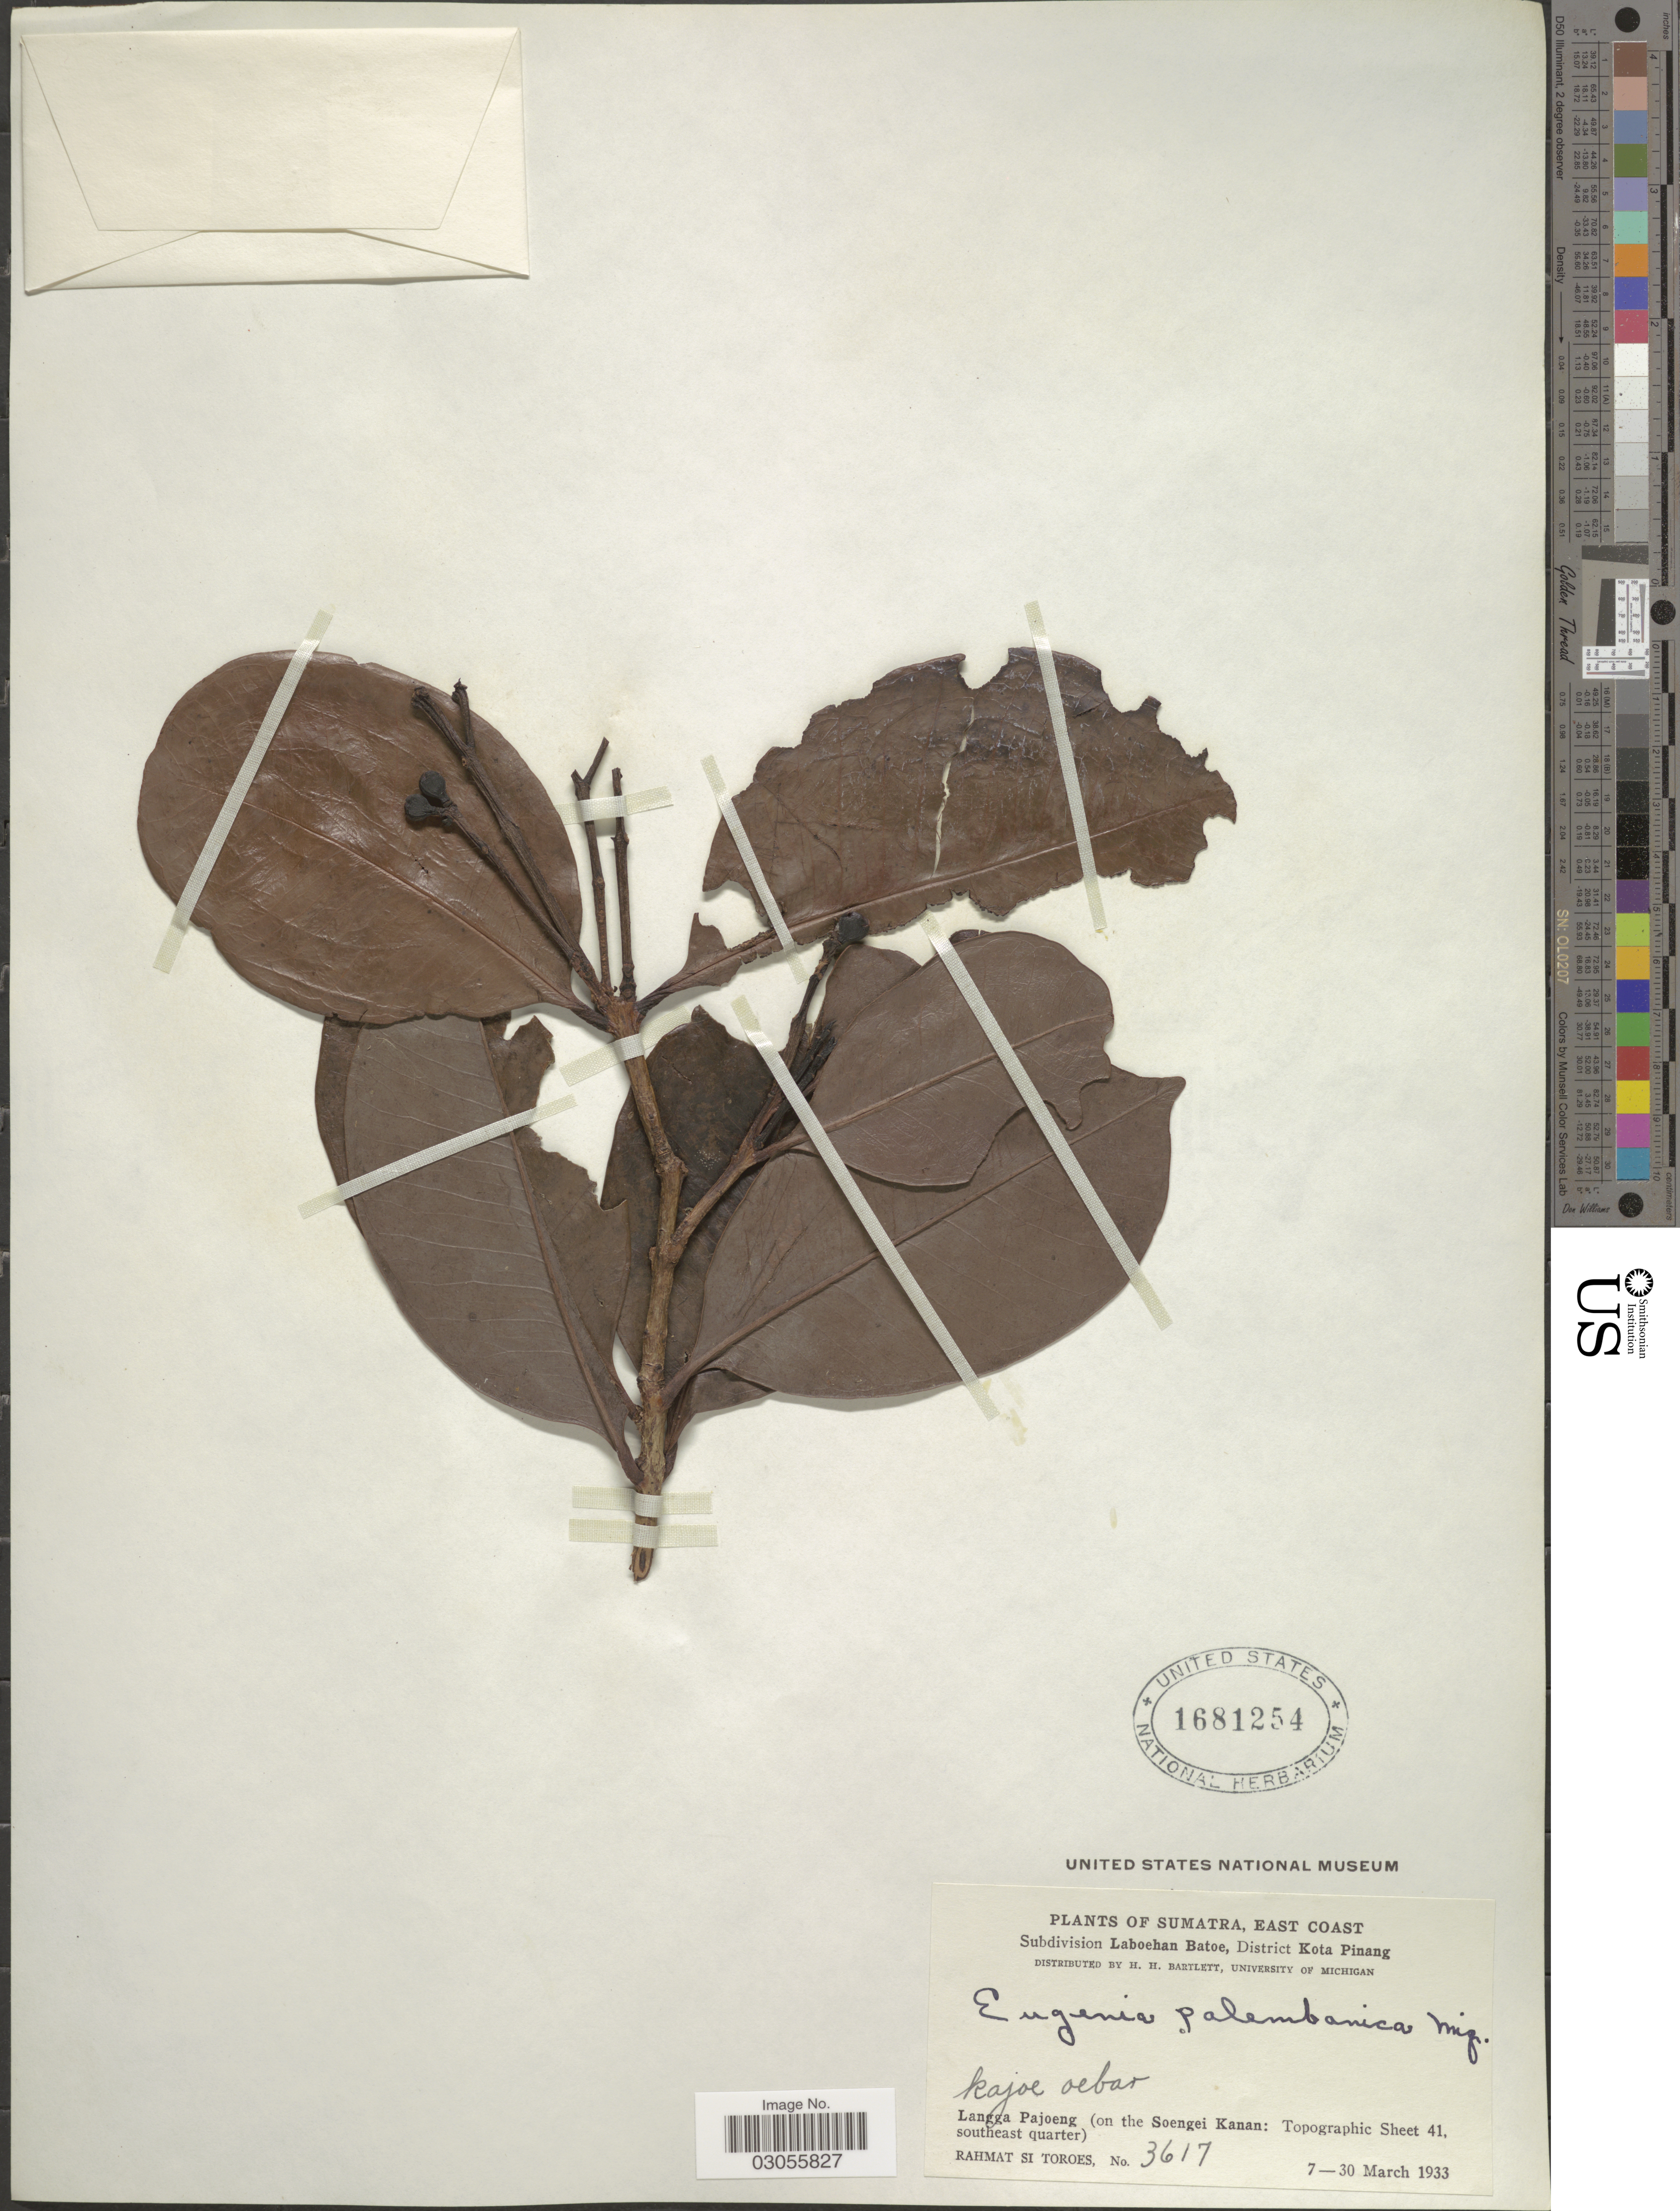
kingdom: Plantae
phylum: Tracheophyta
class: Magnoliopsida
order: Myrtales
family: Myrtaceae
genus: Syzygium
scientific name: Syzygium urceolatum subsp. palembanicum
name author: (Miq.) P.S. Ashton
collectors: Rahmat Si Boeea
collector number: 2617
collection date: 1933-03-07/1933-03-30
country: Indonesia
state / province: Sumatra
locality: East Coast. Subdivision Laboehan Batoe, District Kota Pinang. Langga Pajoeng (on the Soengei Kanan: Topographic Sheet 41, southeast quarter).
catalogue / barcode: US 1681254